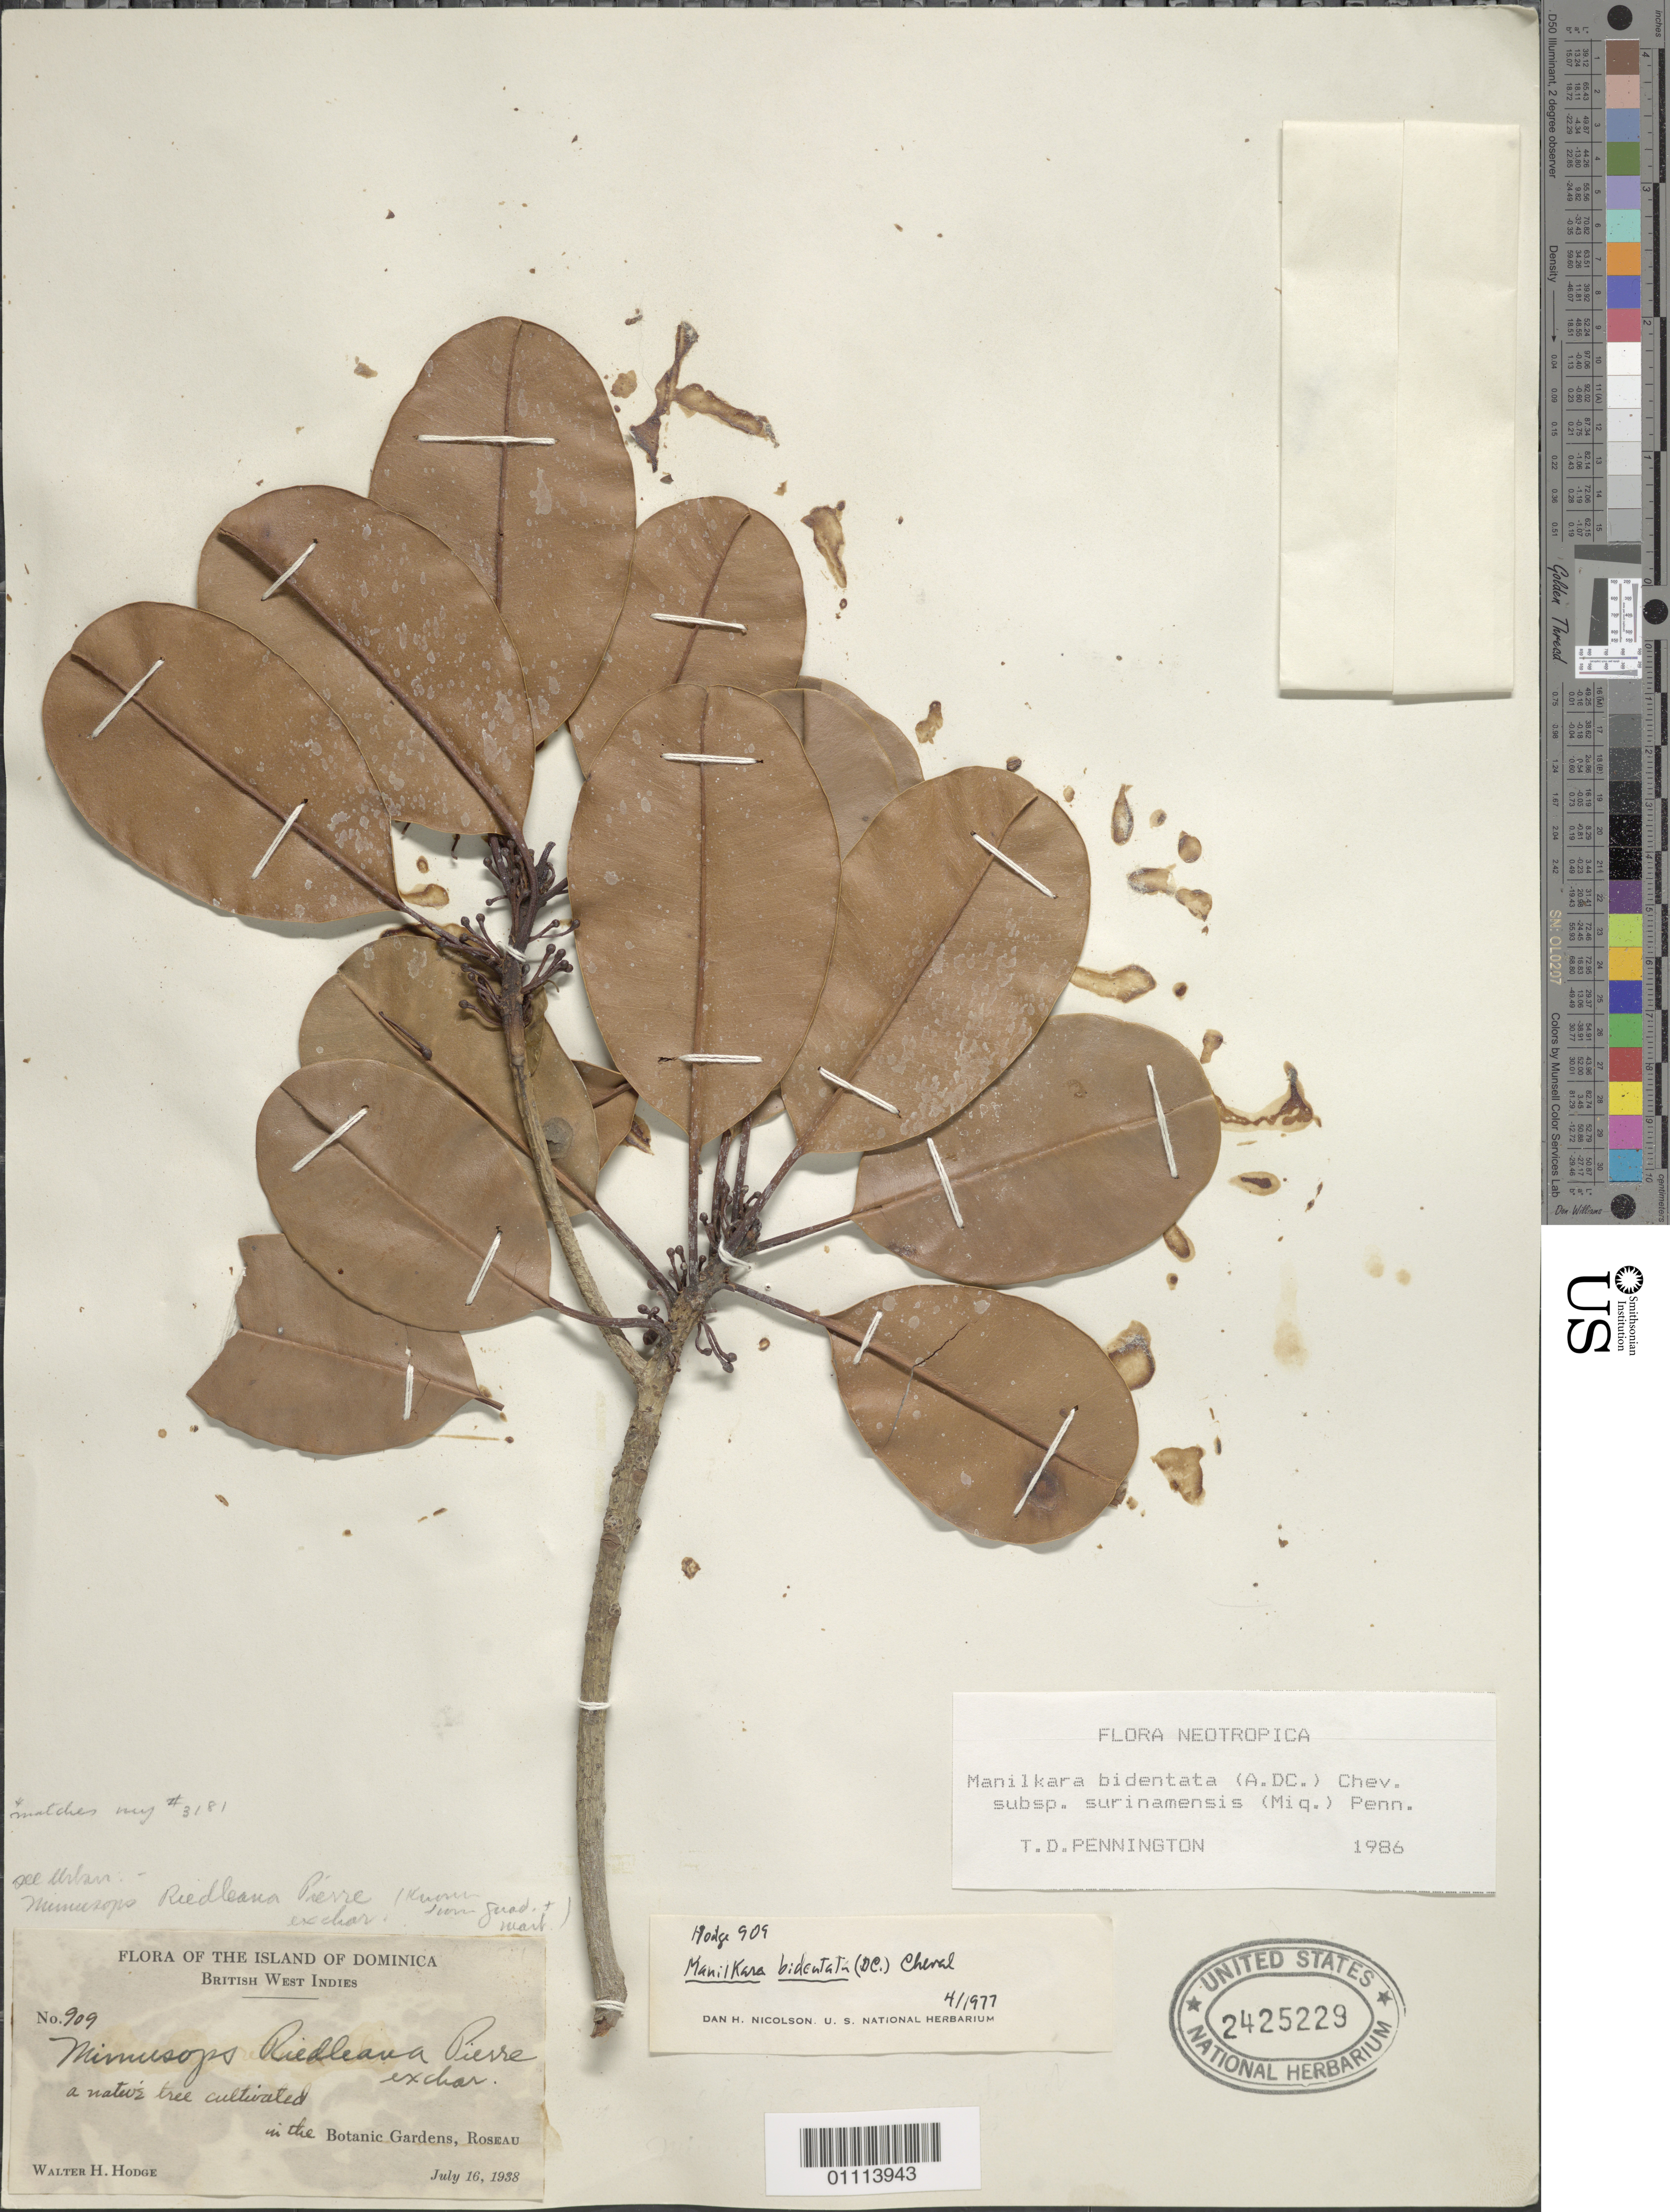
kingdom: Plantae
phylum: Tracheophyta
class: Magnoliopsida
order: Ericales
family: Sapotaceae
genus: Manilkara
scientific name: Manilkara bidentata subsp. bidentata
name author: (A. DC.) A. Chev.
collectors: W. Hodge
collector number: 909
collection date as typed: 16 Jul 1938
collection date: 1938-07-16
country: Dominica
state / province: St. George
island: Dominica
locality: In the Botanic Garends, Roseau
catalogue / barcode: US 2425229